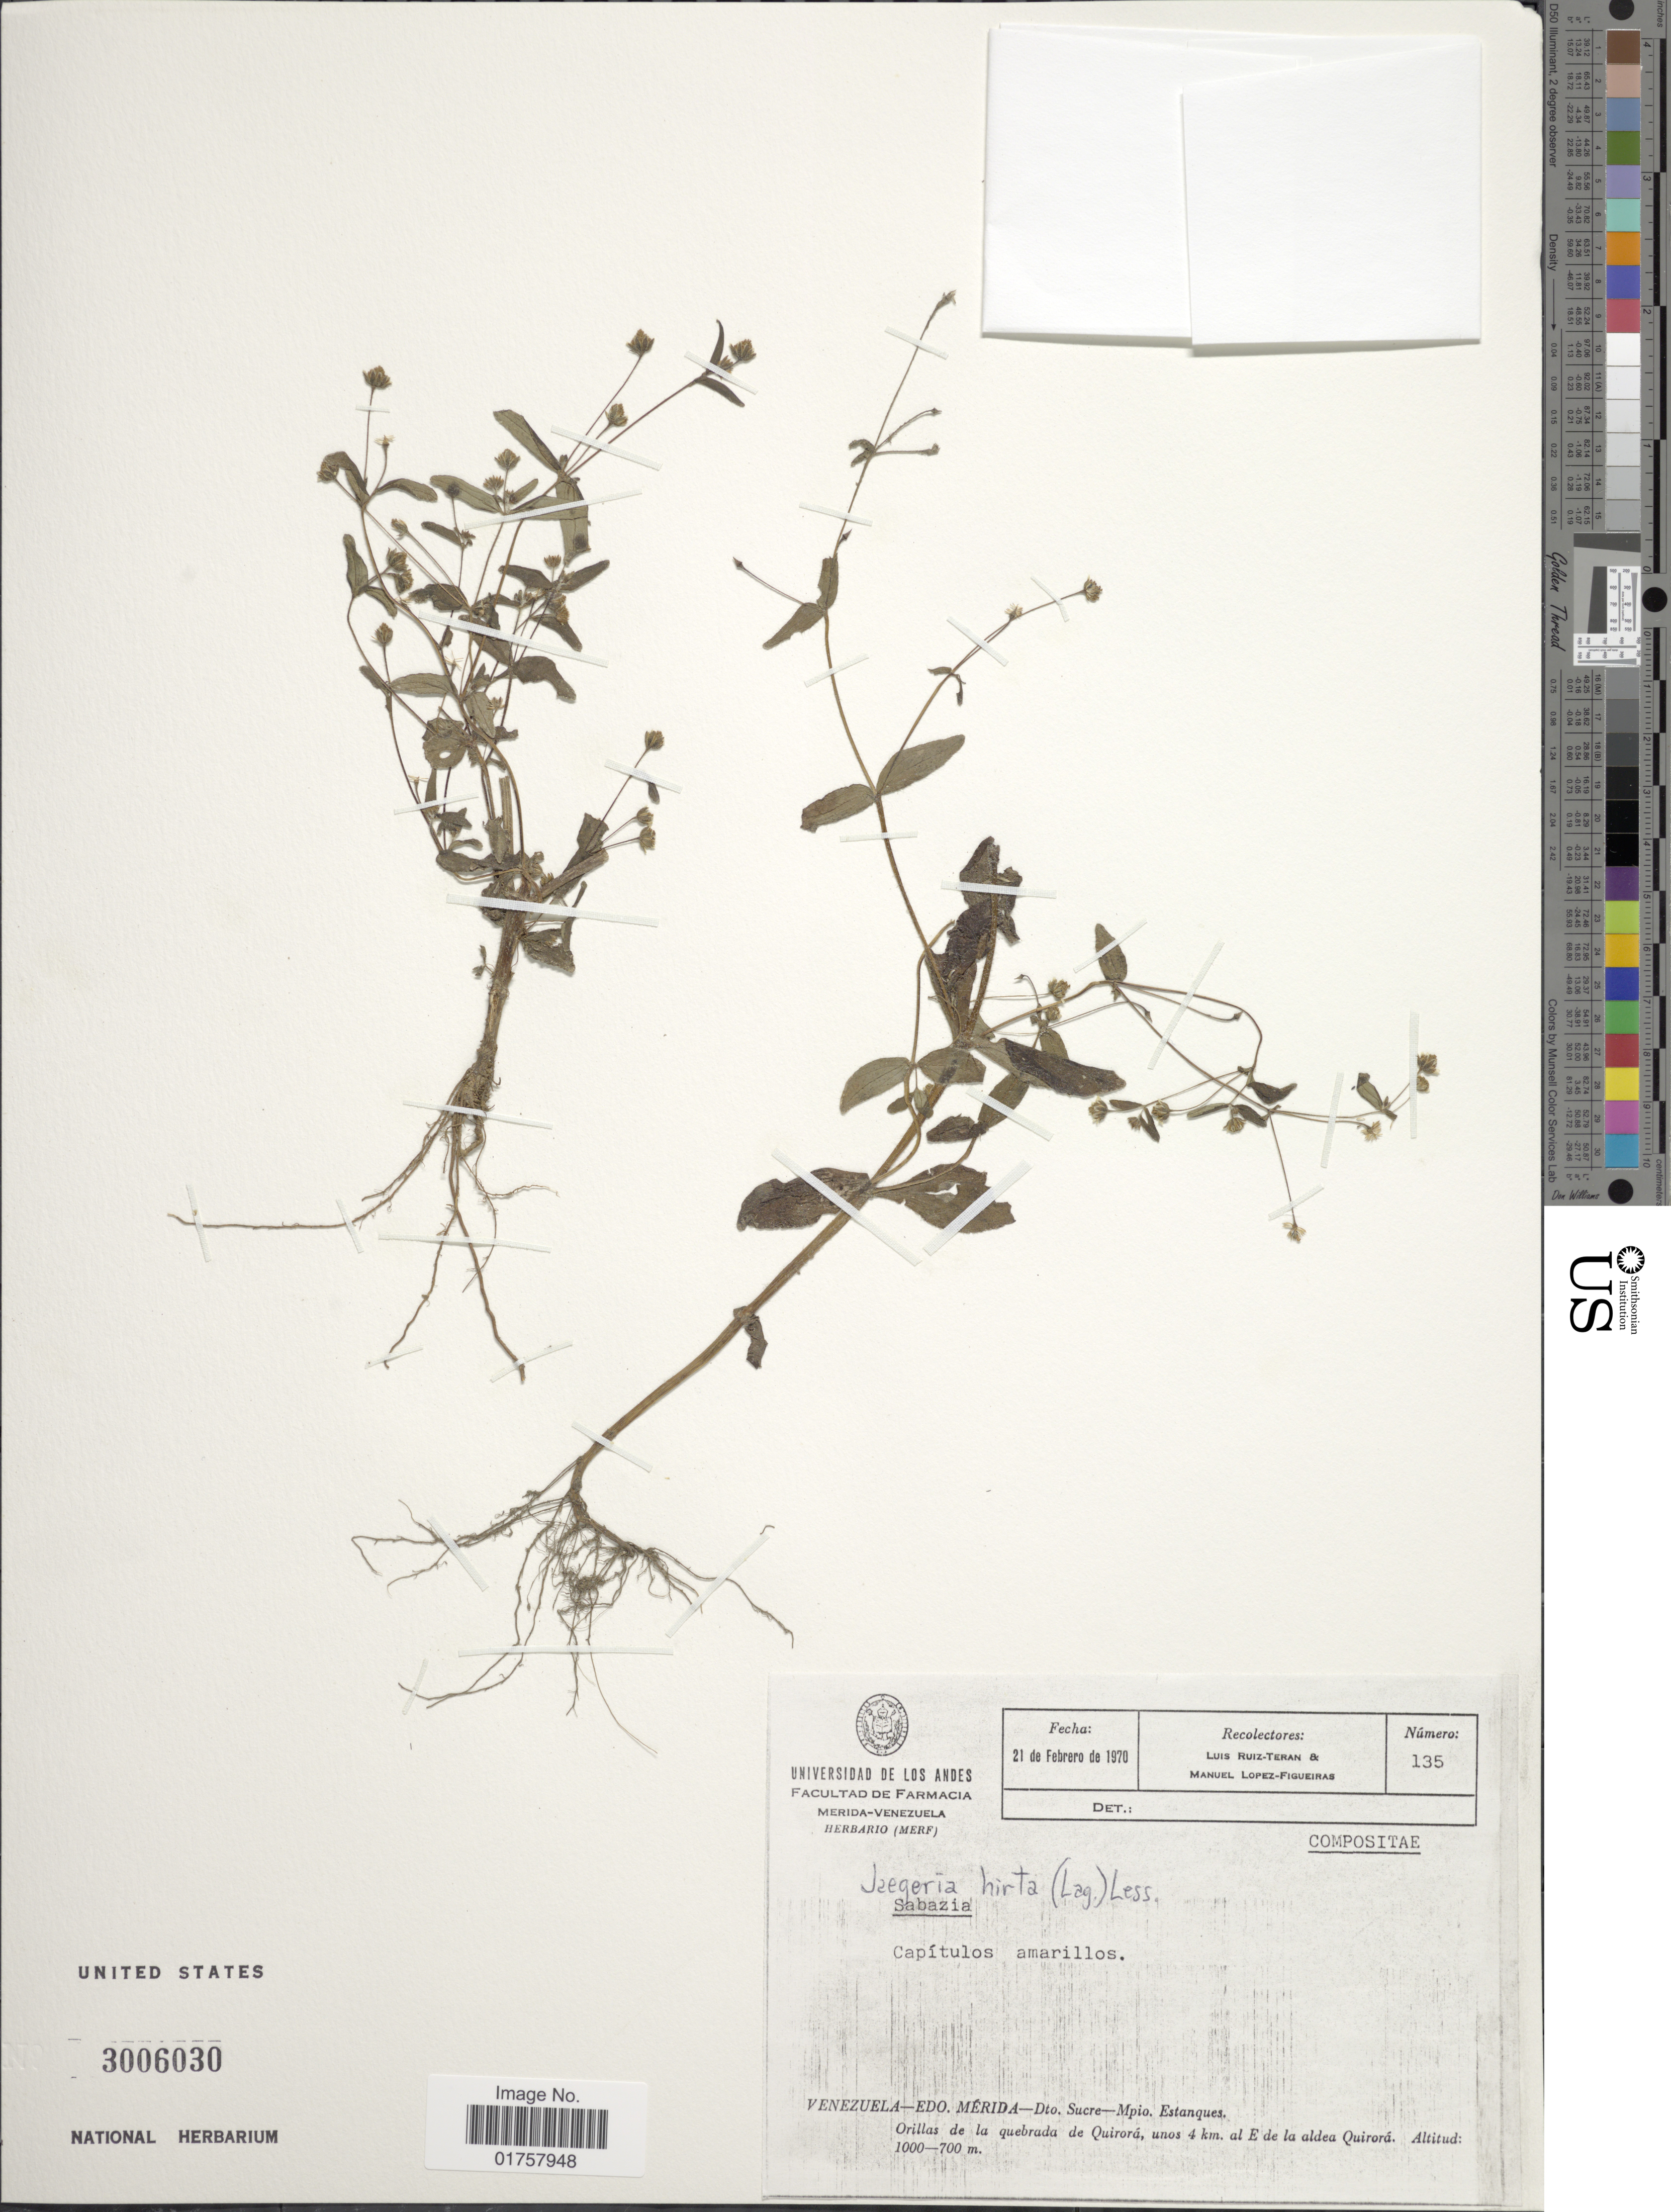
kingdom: Plantae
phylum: Tracheophyta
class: Magnoliopsida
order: Asterales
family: Asteraceae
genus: Jaegeria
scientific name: Jaegeria hirta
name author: (Lag.) Less.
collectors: L. Teran & M. López Figueiras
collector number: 135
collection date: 1970-02-21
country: Venezuela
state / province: Mérida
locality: Dto. Sucre - Mpio Estanques, Orillas de la quebrada de Quirorá, unos 4 km. al E de la aldea Quirorá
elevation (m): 700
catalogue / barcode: US 3006030